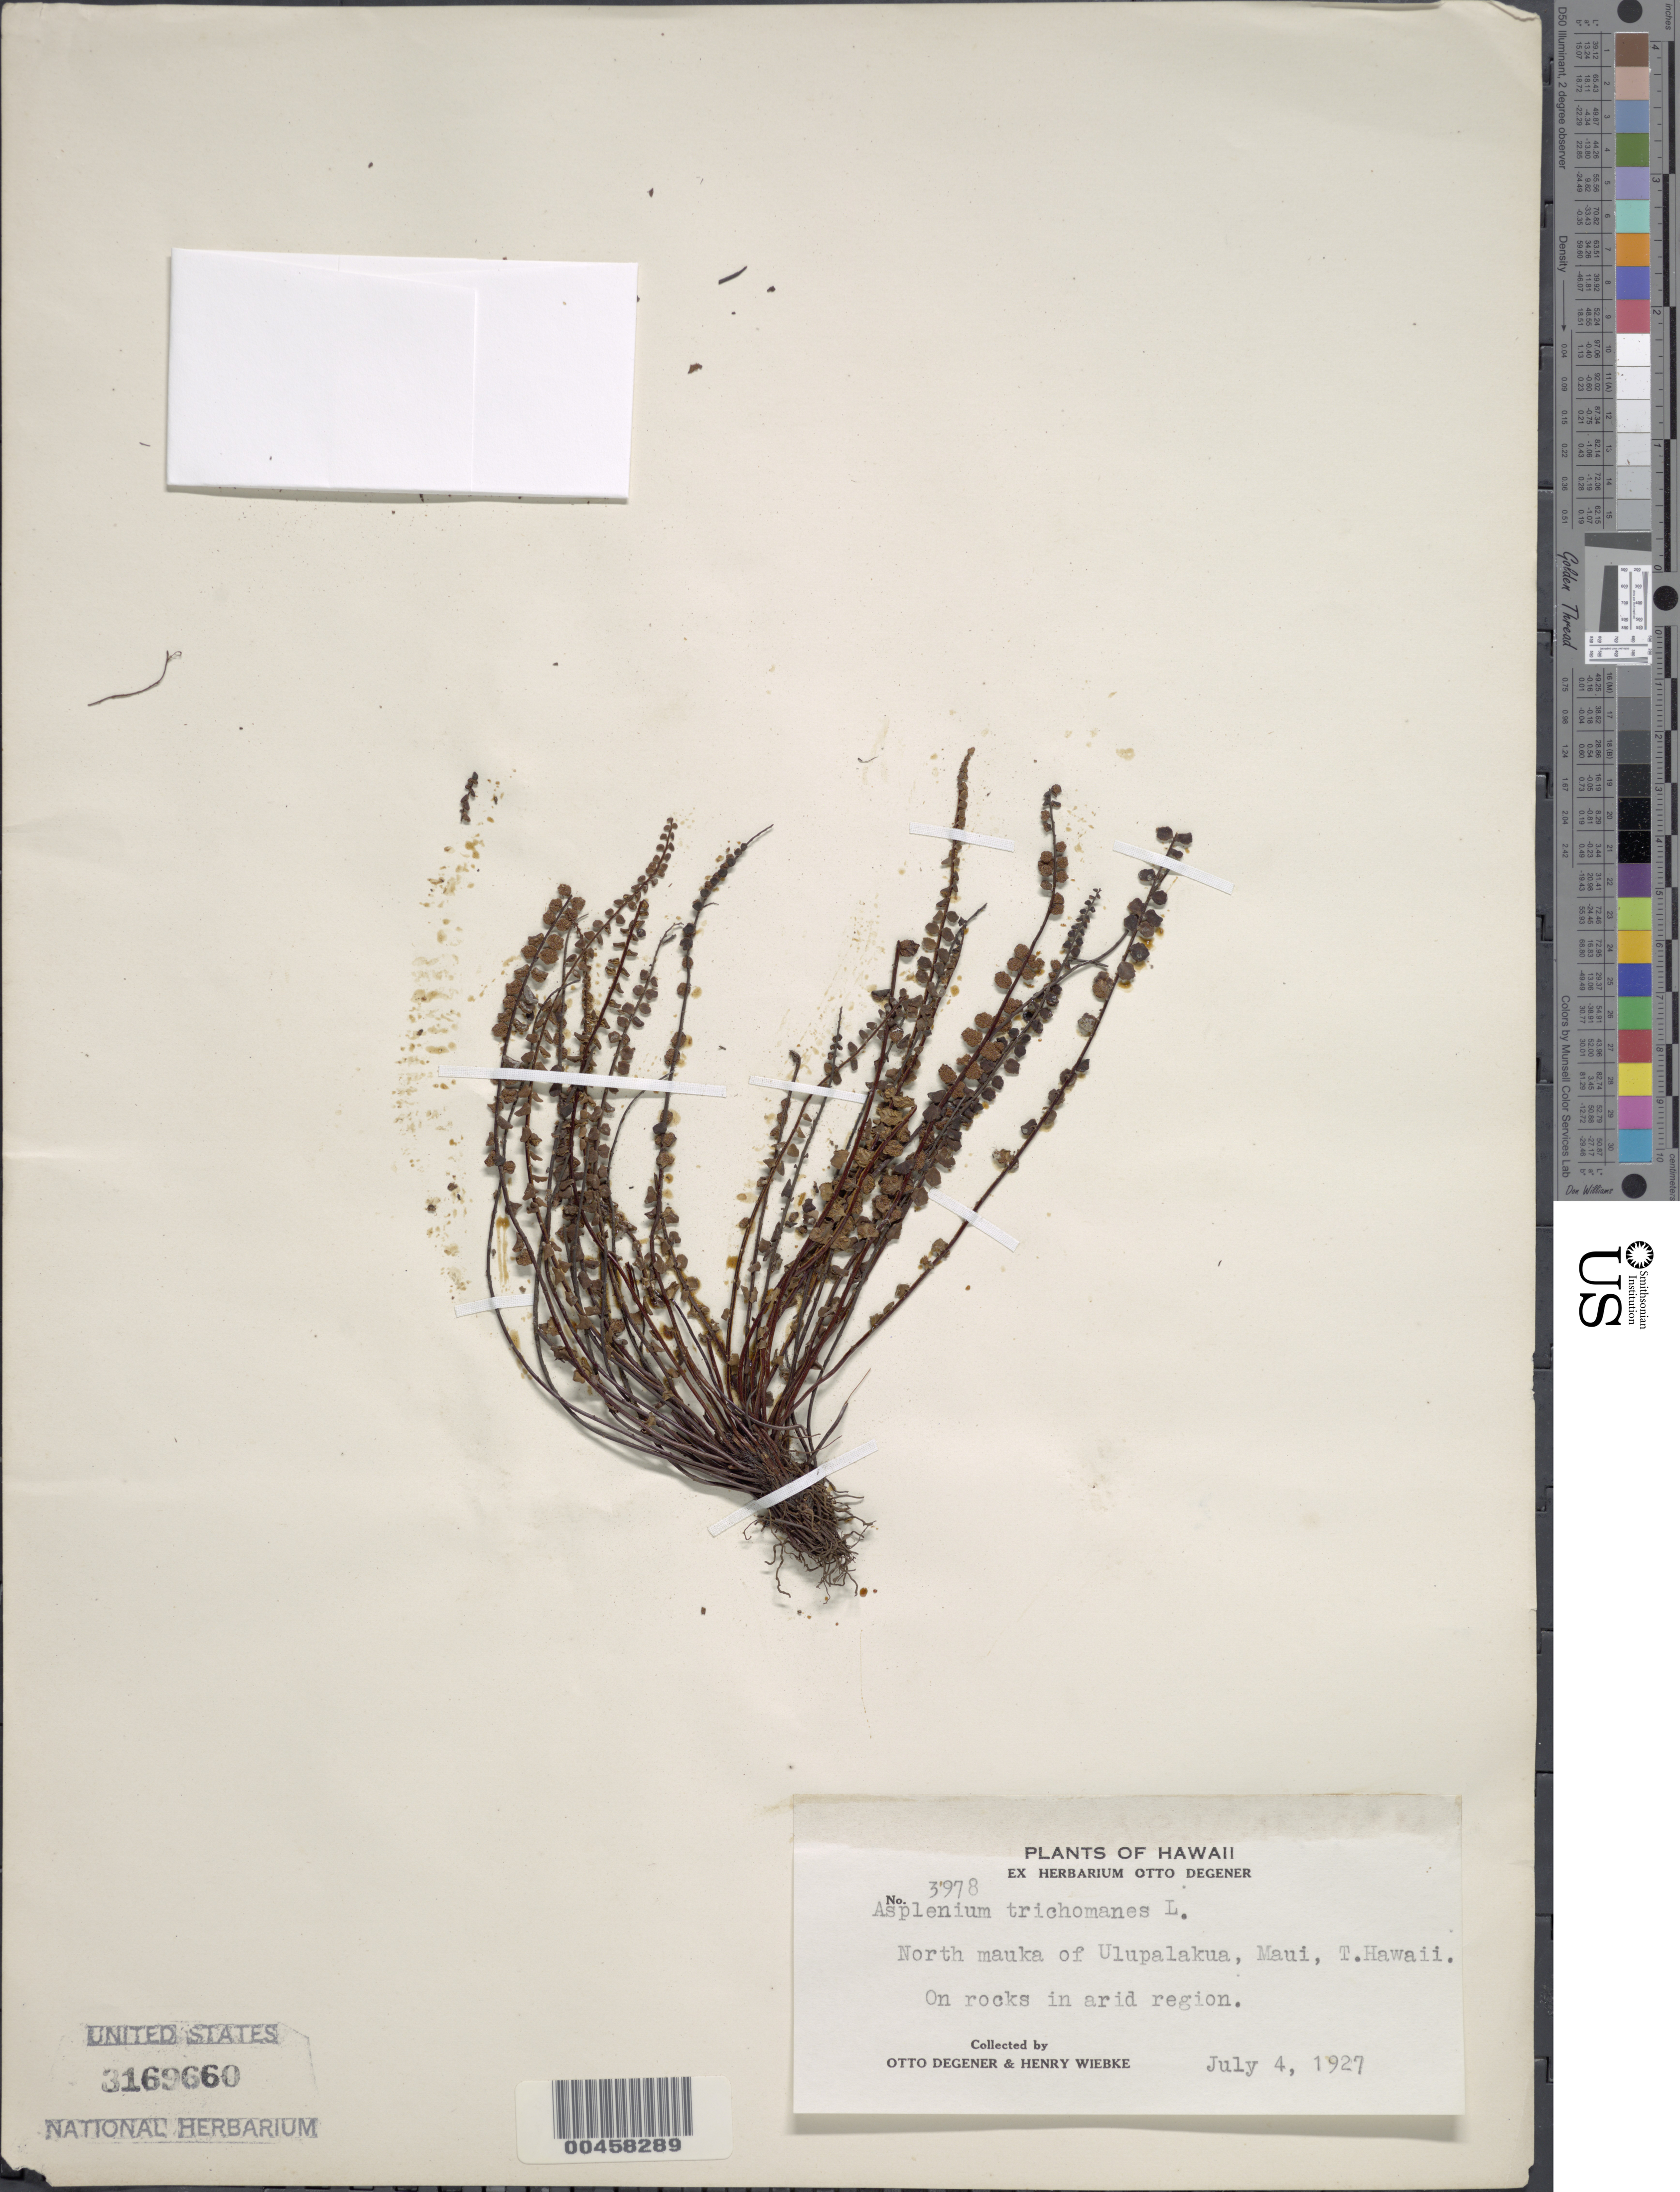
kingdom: Plantae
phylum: Tracheophyta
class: Polypodiopsida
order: Polypodiales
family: Aspleniaceae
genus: Asplenium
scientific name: Asplenium trichomanes subsp. densum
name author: (Brack.) W.H. Wagner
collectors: O. Degener & H. Wiebke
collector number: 3978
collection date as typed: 4 Jul 1927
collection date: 1927-07-04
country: United States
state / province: Hawaii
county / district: Maui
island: Maui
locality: North mauka of Ulupalakua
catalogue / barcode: US 3169660